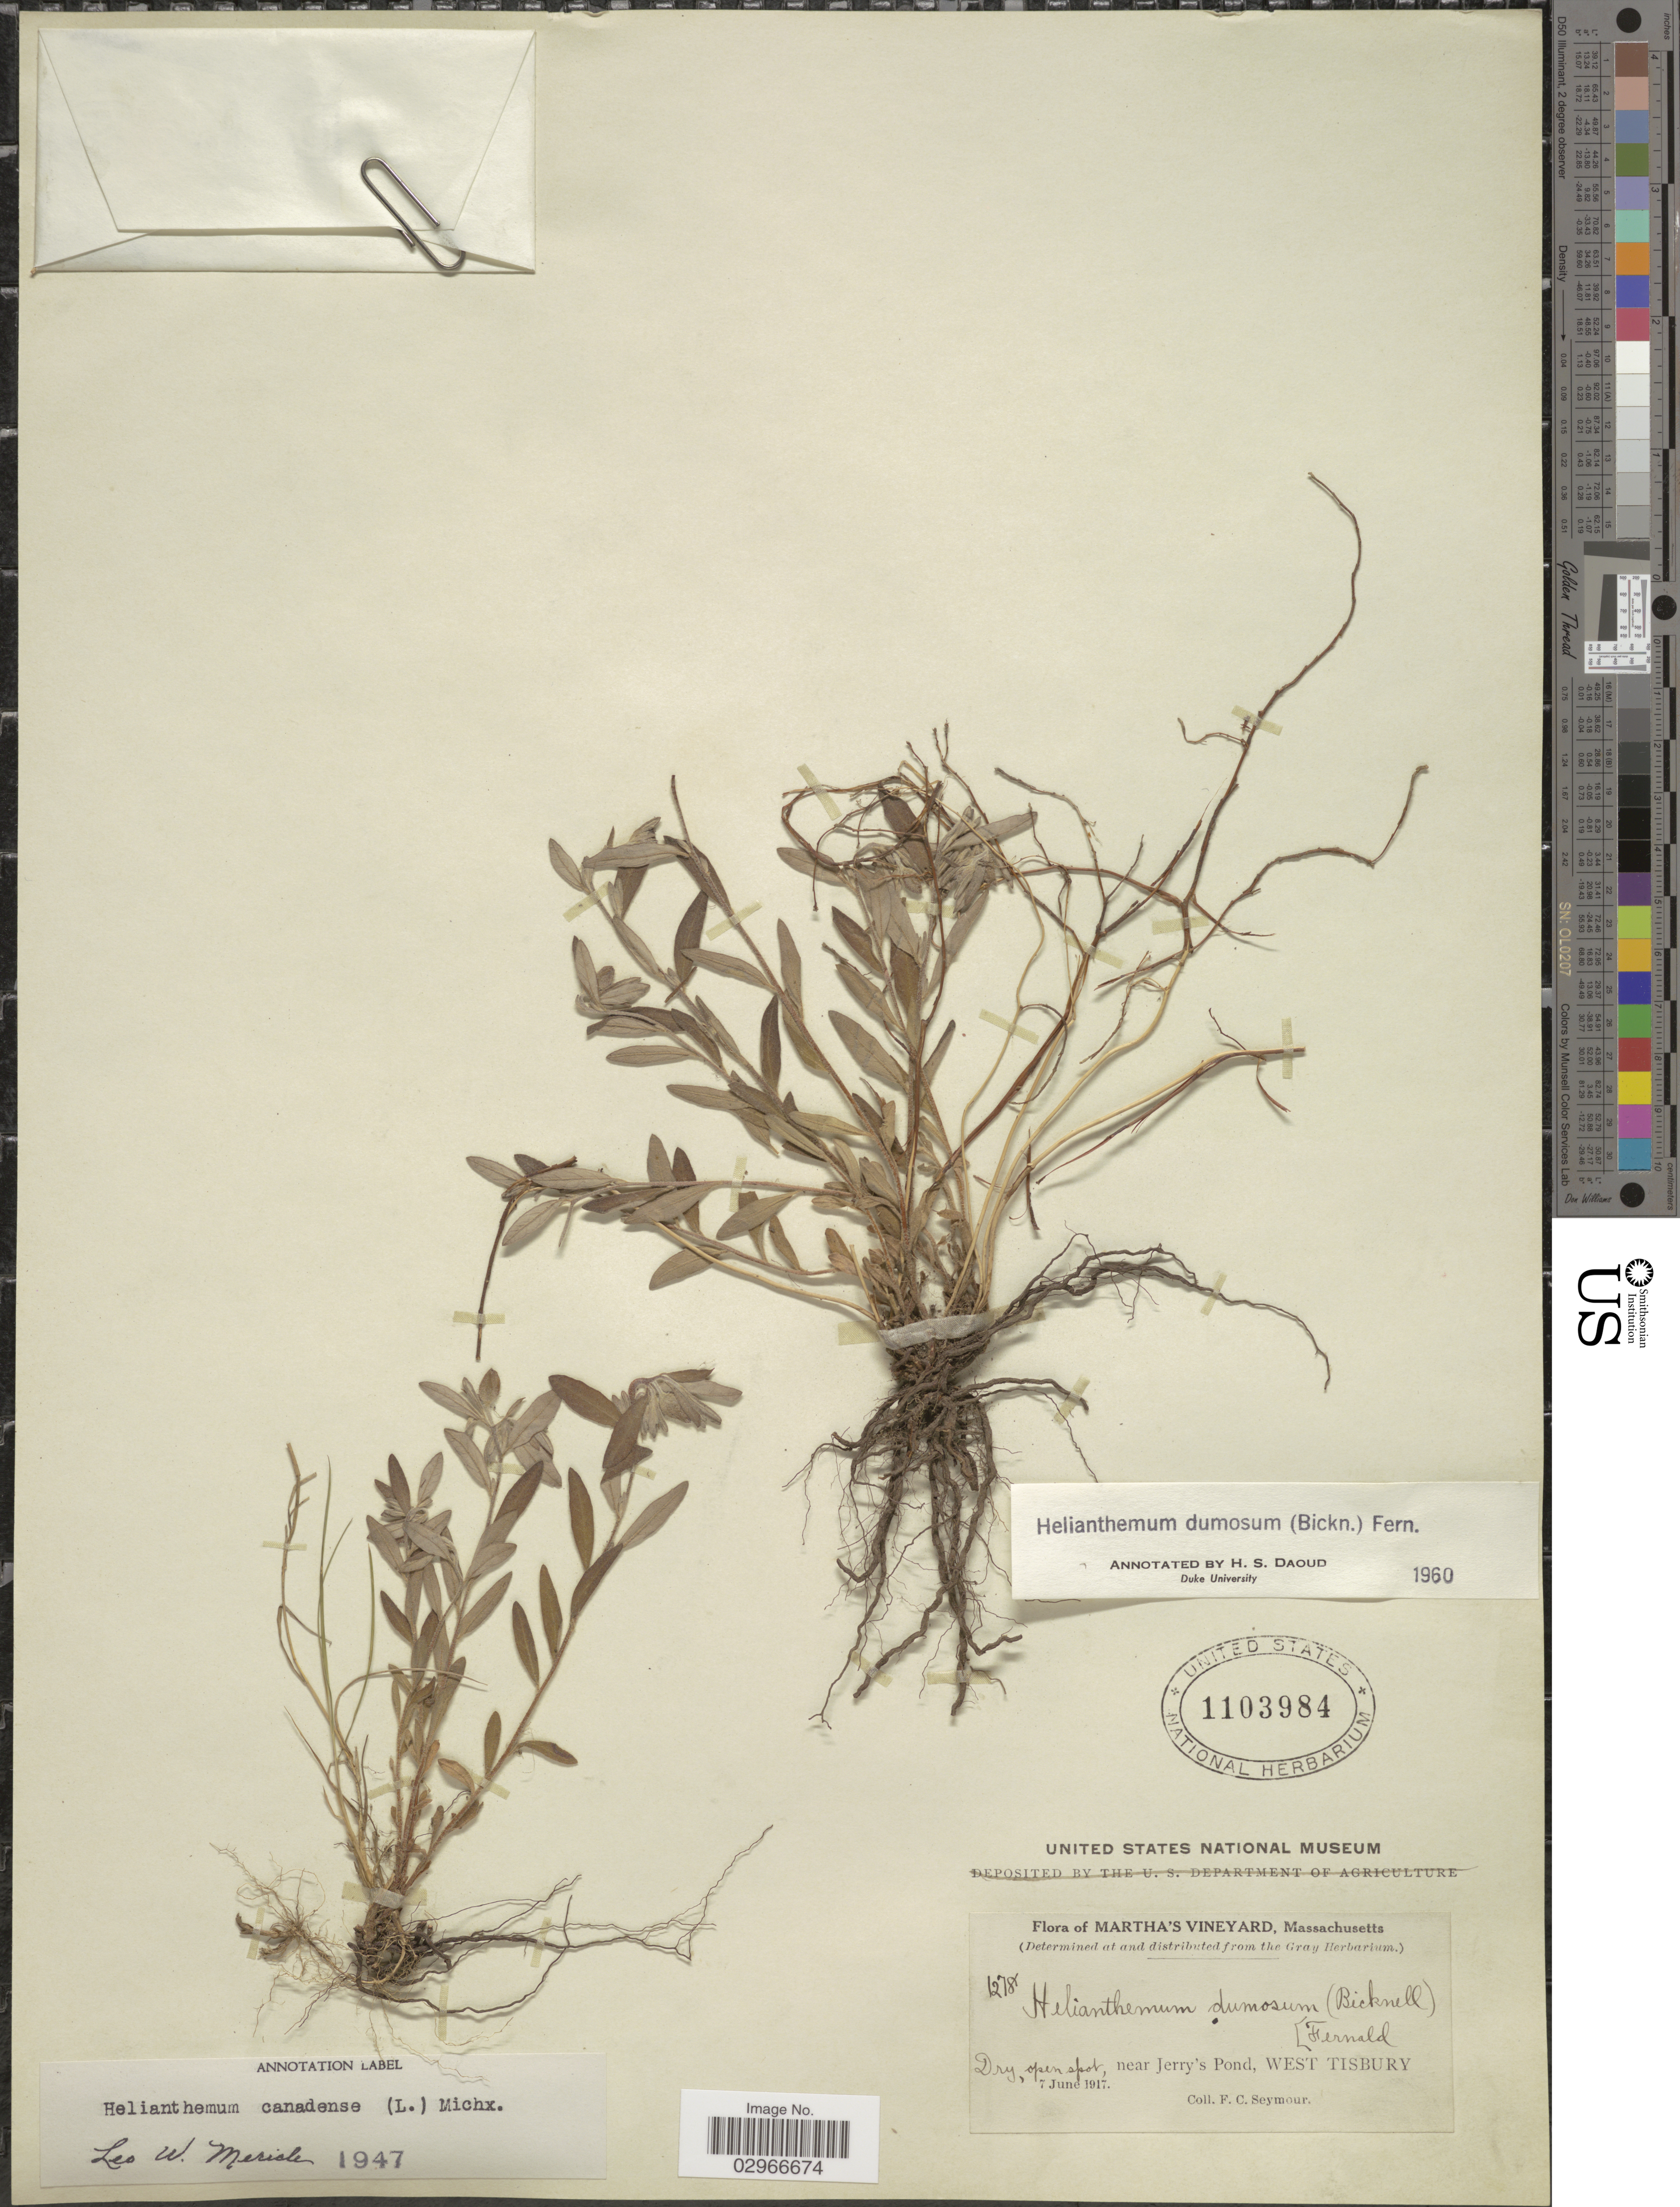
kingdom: Plantae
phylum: Tracheophyta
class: Magnoliopsida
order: Malvales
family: Cistaceae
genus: Helianthemum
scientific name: Helianthemum dumosum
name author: (E.P. Bicknell) Fernald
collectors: F. C. Seymour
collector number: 1278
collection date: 1917-06-07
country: United States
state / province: Massachusetts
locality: Near Jerry's Pond, West Tisbury.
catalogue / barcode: US 1103984